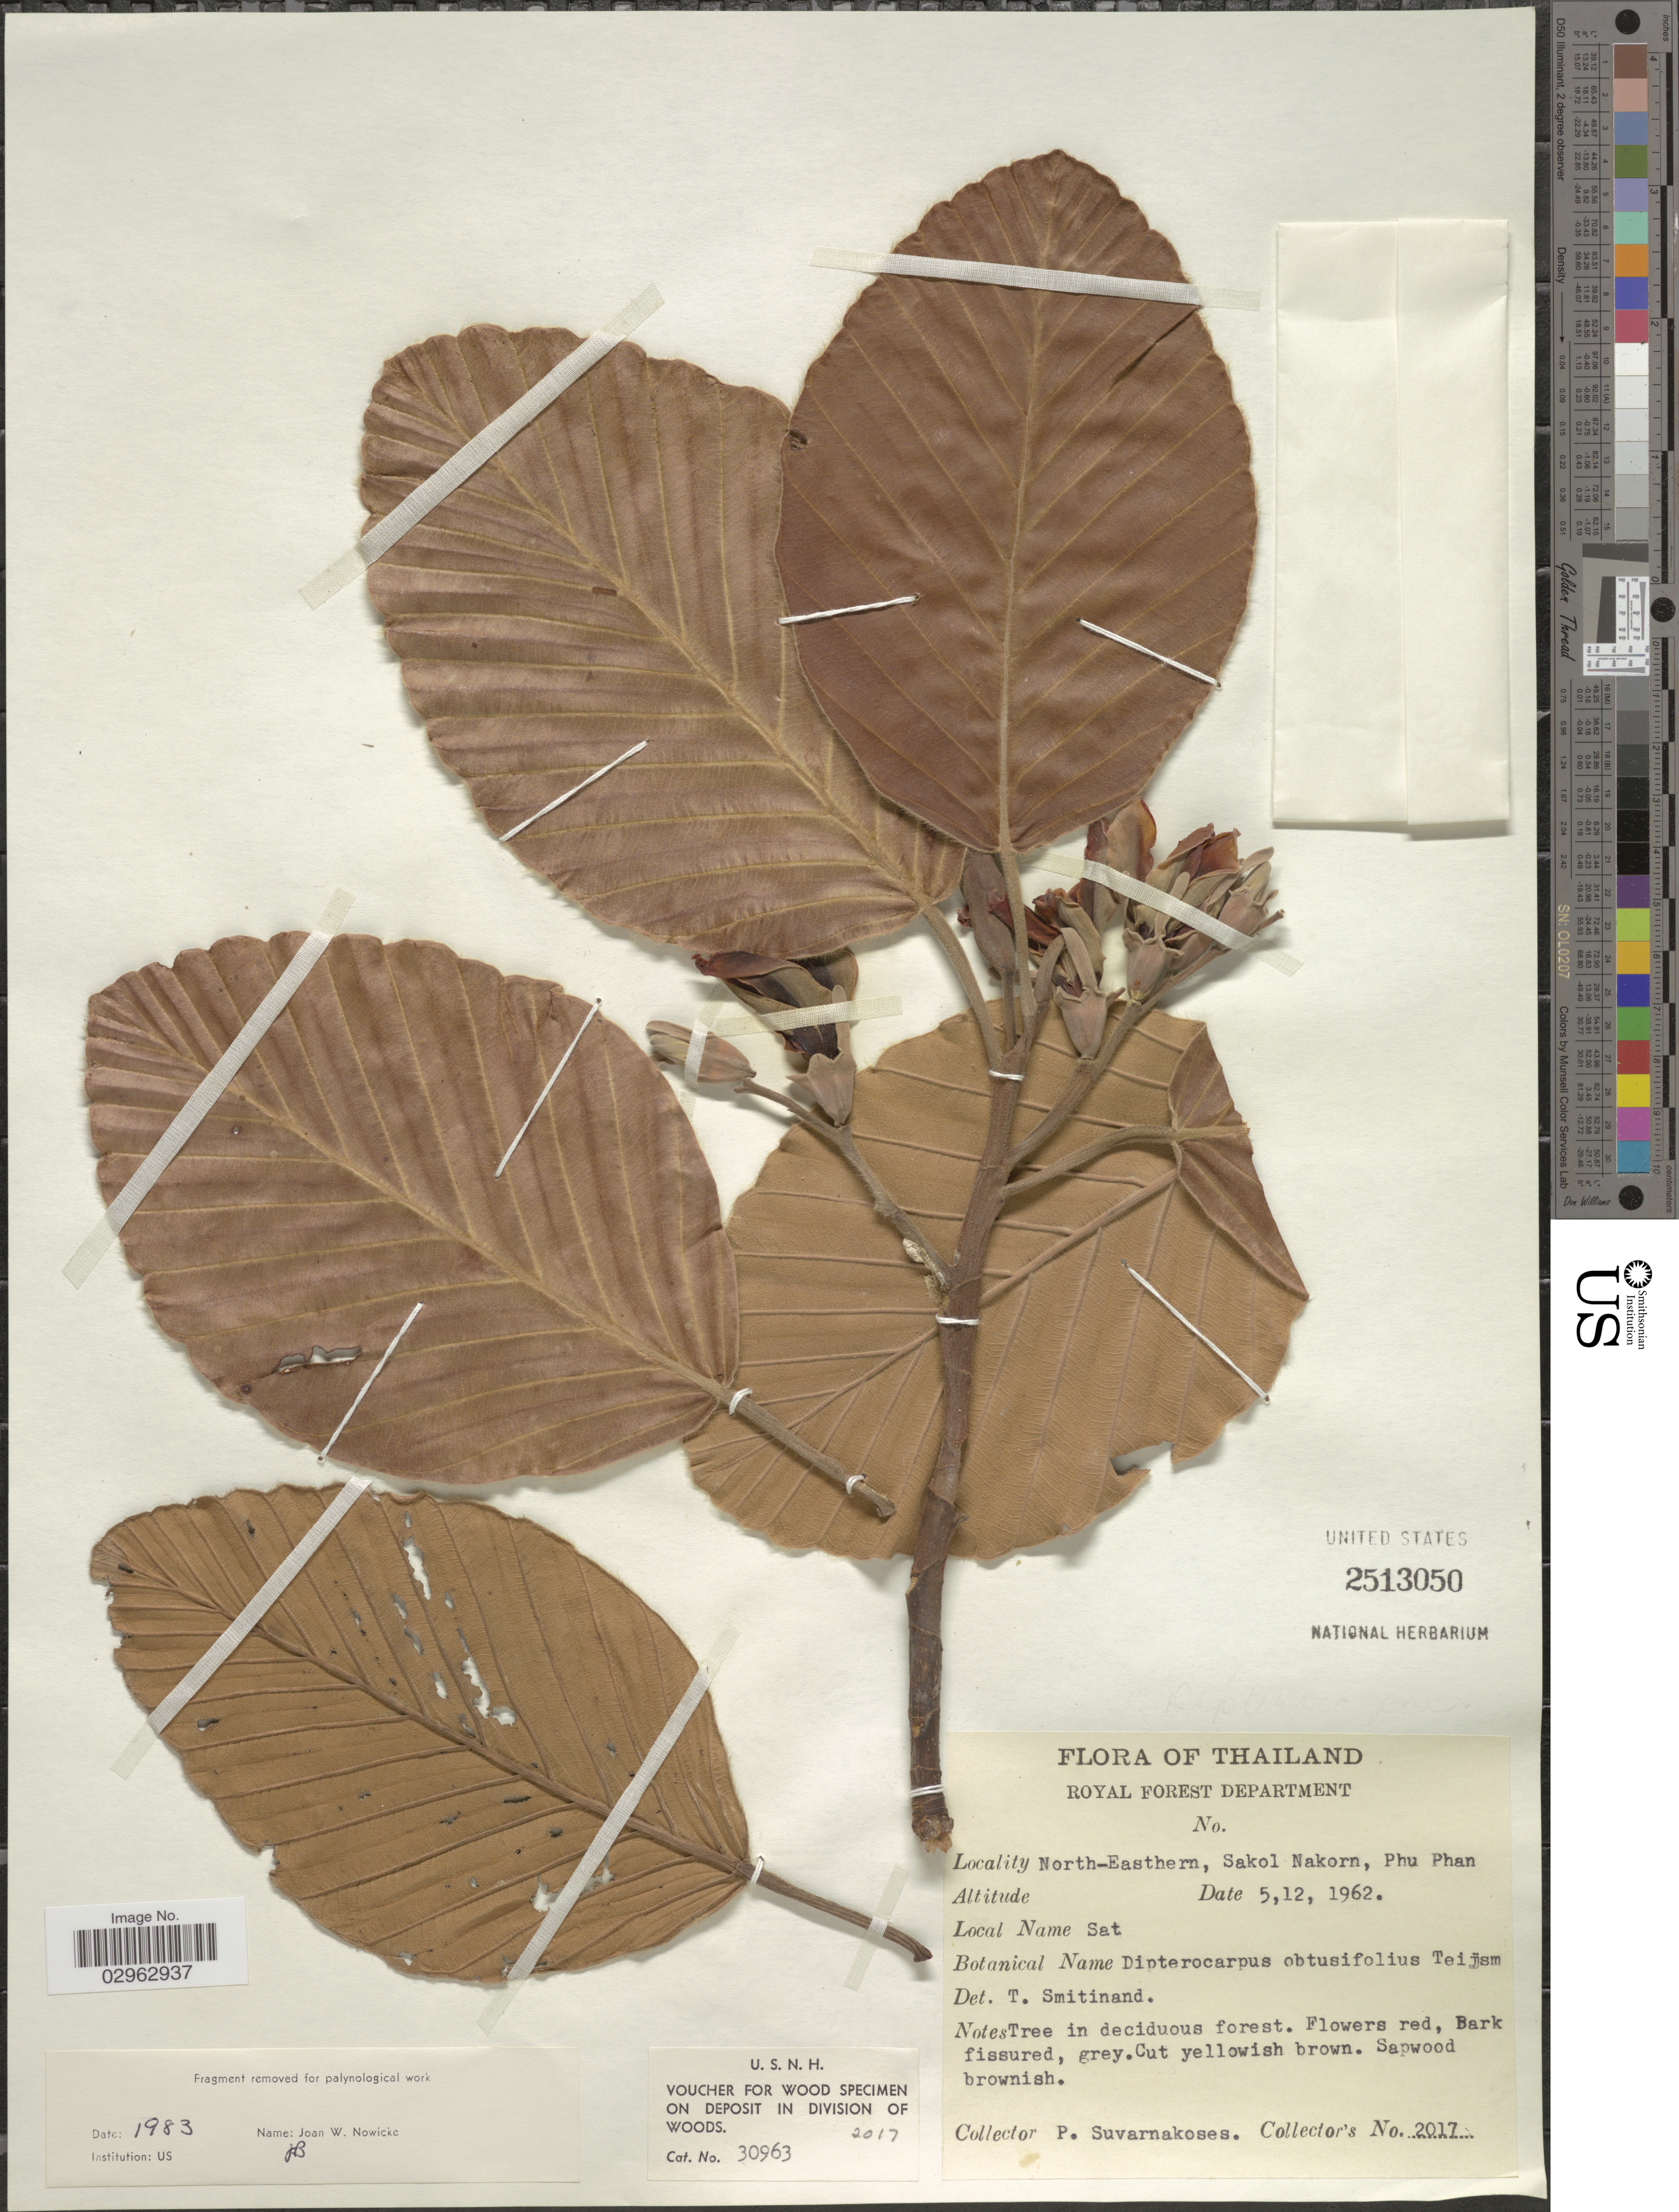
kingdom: Plantae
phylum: Tracheophyta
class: Magnoliopsida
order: Malvales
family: Dipterocarpaceae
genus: Dipterocarpus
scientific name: Dipterocarpus obtusifolius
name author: Teijsm. ex Miq.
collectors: P. Suvarnakoses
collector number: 2017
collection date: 1962-12-05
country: Thailand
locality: North-Eastern, Sakol Nakorn, Phu Phan.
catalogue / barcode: US 2513050